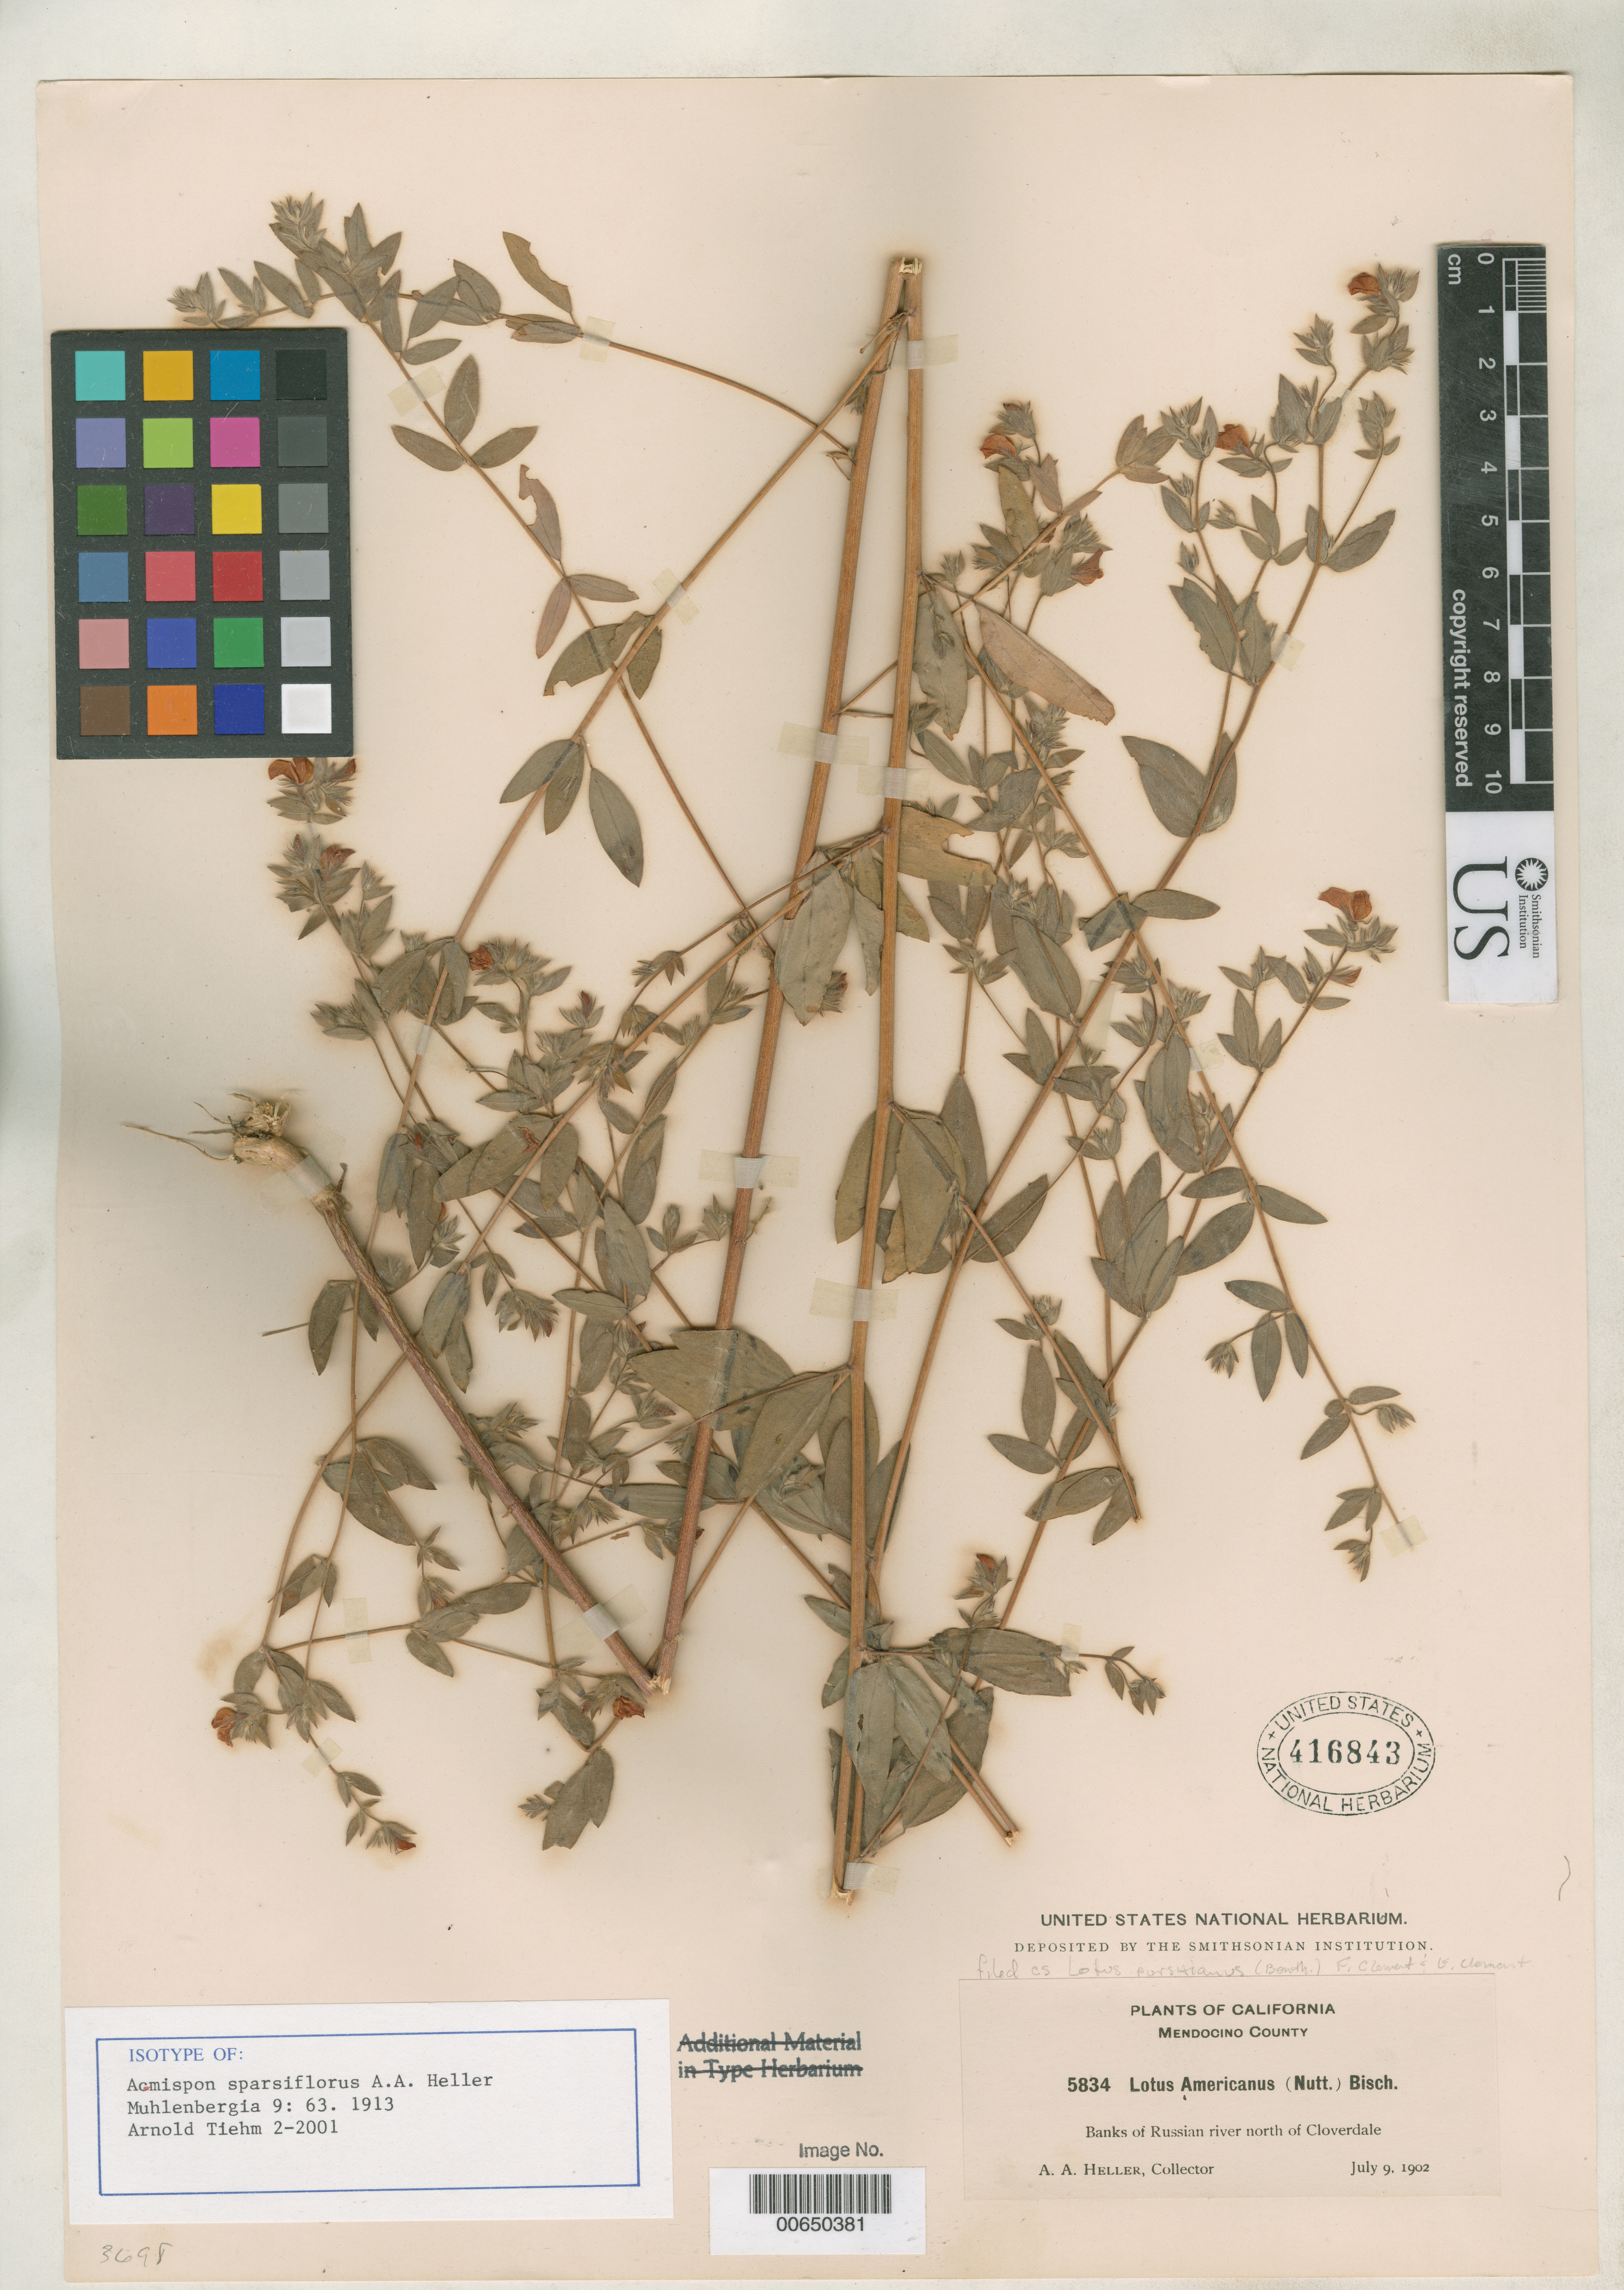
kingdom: Plantae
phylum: Tracheophyta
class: Magnoliopsida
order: Fabales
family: Fabaceae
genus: Acmispon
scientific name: Acmispon sparsiflorus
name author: A. Heller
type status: Isotype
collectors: A. A. Heller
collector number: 5834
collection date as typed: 09 Jul 1902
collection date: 1902-07-09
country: United States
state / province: California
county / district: Mendocino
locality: Banks of Russian River north of Cloverdale.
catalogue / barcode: US 416843